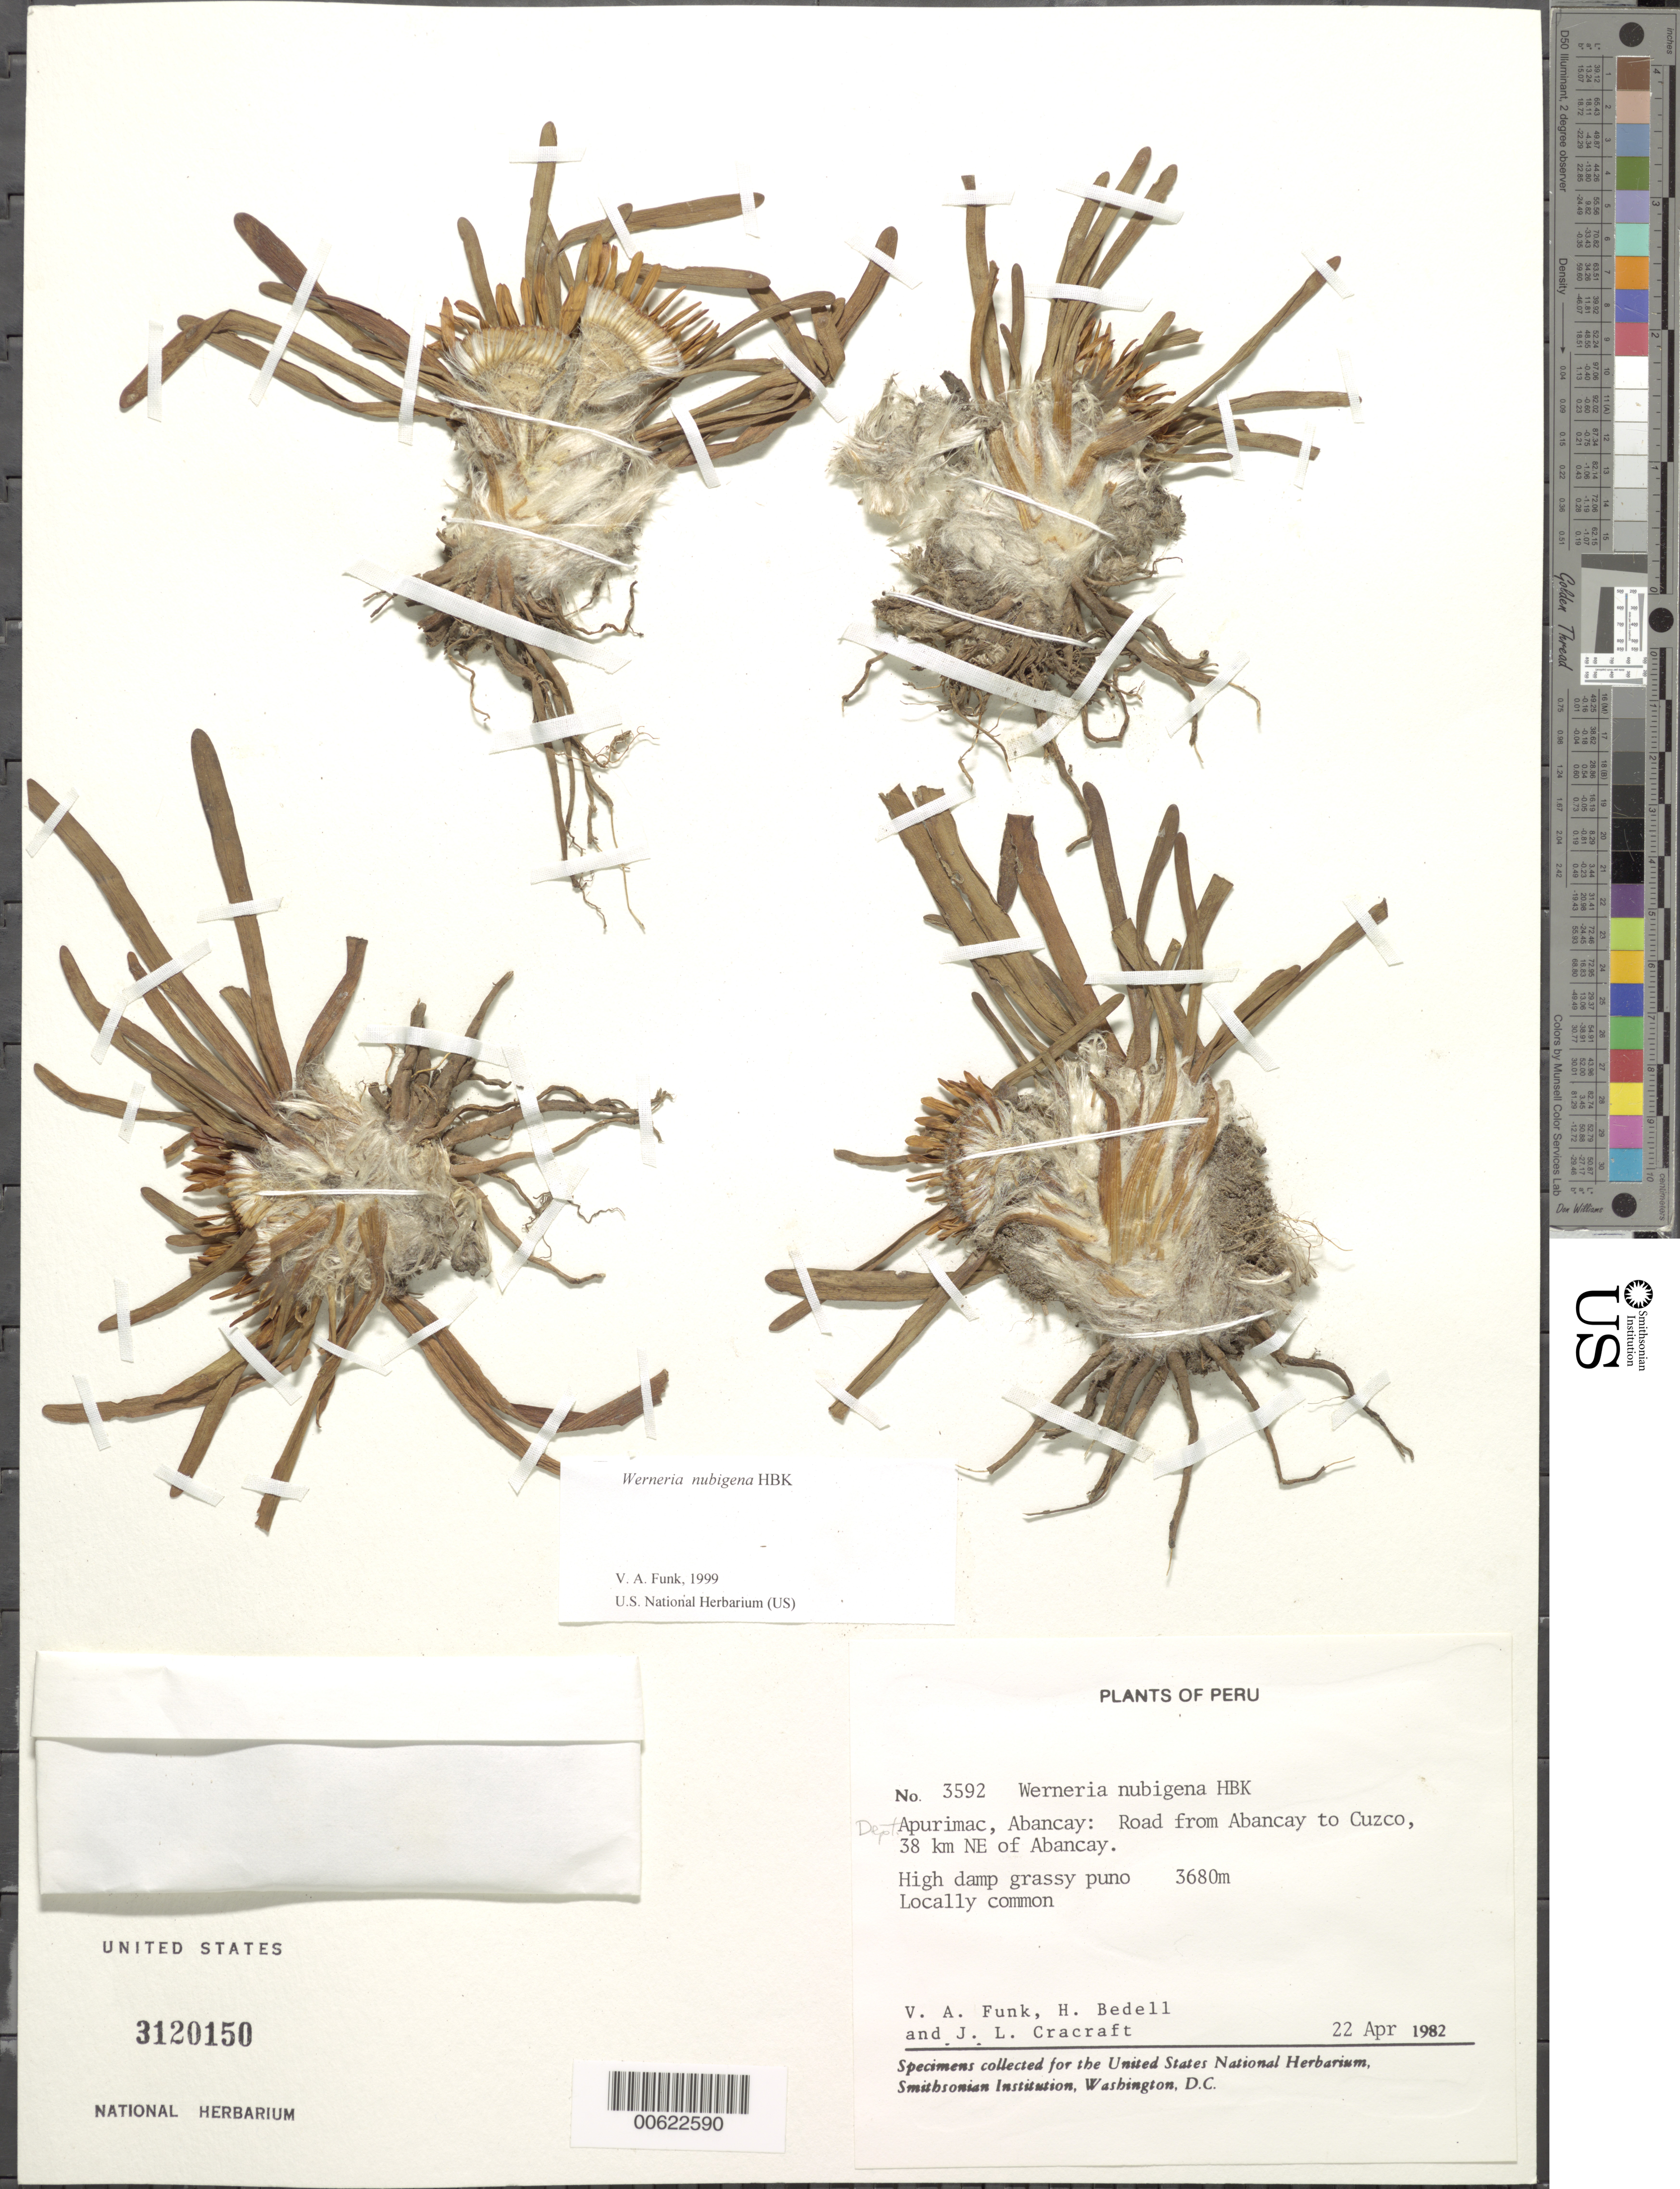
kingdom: Plantae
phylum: Tracheophyta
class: Magnoliopsida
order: Asterales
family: Asteraceae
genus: Werneria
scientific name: Werneria nubigena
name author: Kunth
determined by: Funk, Vicki A., (BOT), Smithsonian Institution - National Museum of Natural History (UNITED STATES)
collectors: V. Funk, H. G. Bedell & J. L. Cracraft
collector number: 3592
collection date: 1982-04-22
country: Peru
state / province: Apurímac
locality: Abancay: road from Abancay to Cuzco, 38 km NE of Abancay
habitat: High damp grassy puno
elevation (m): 3680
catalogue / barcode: US 3120150